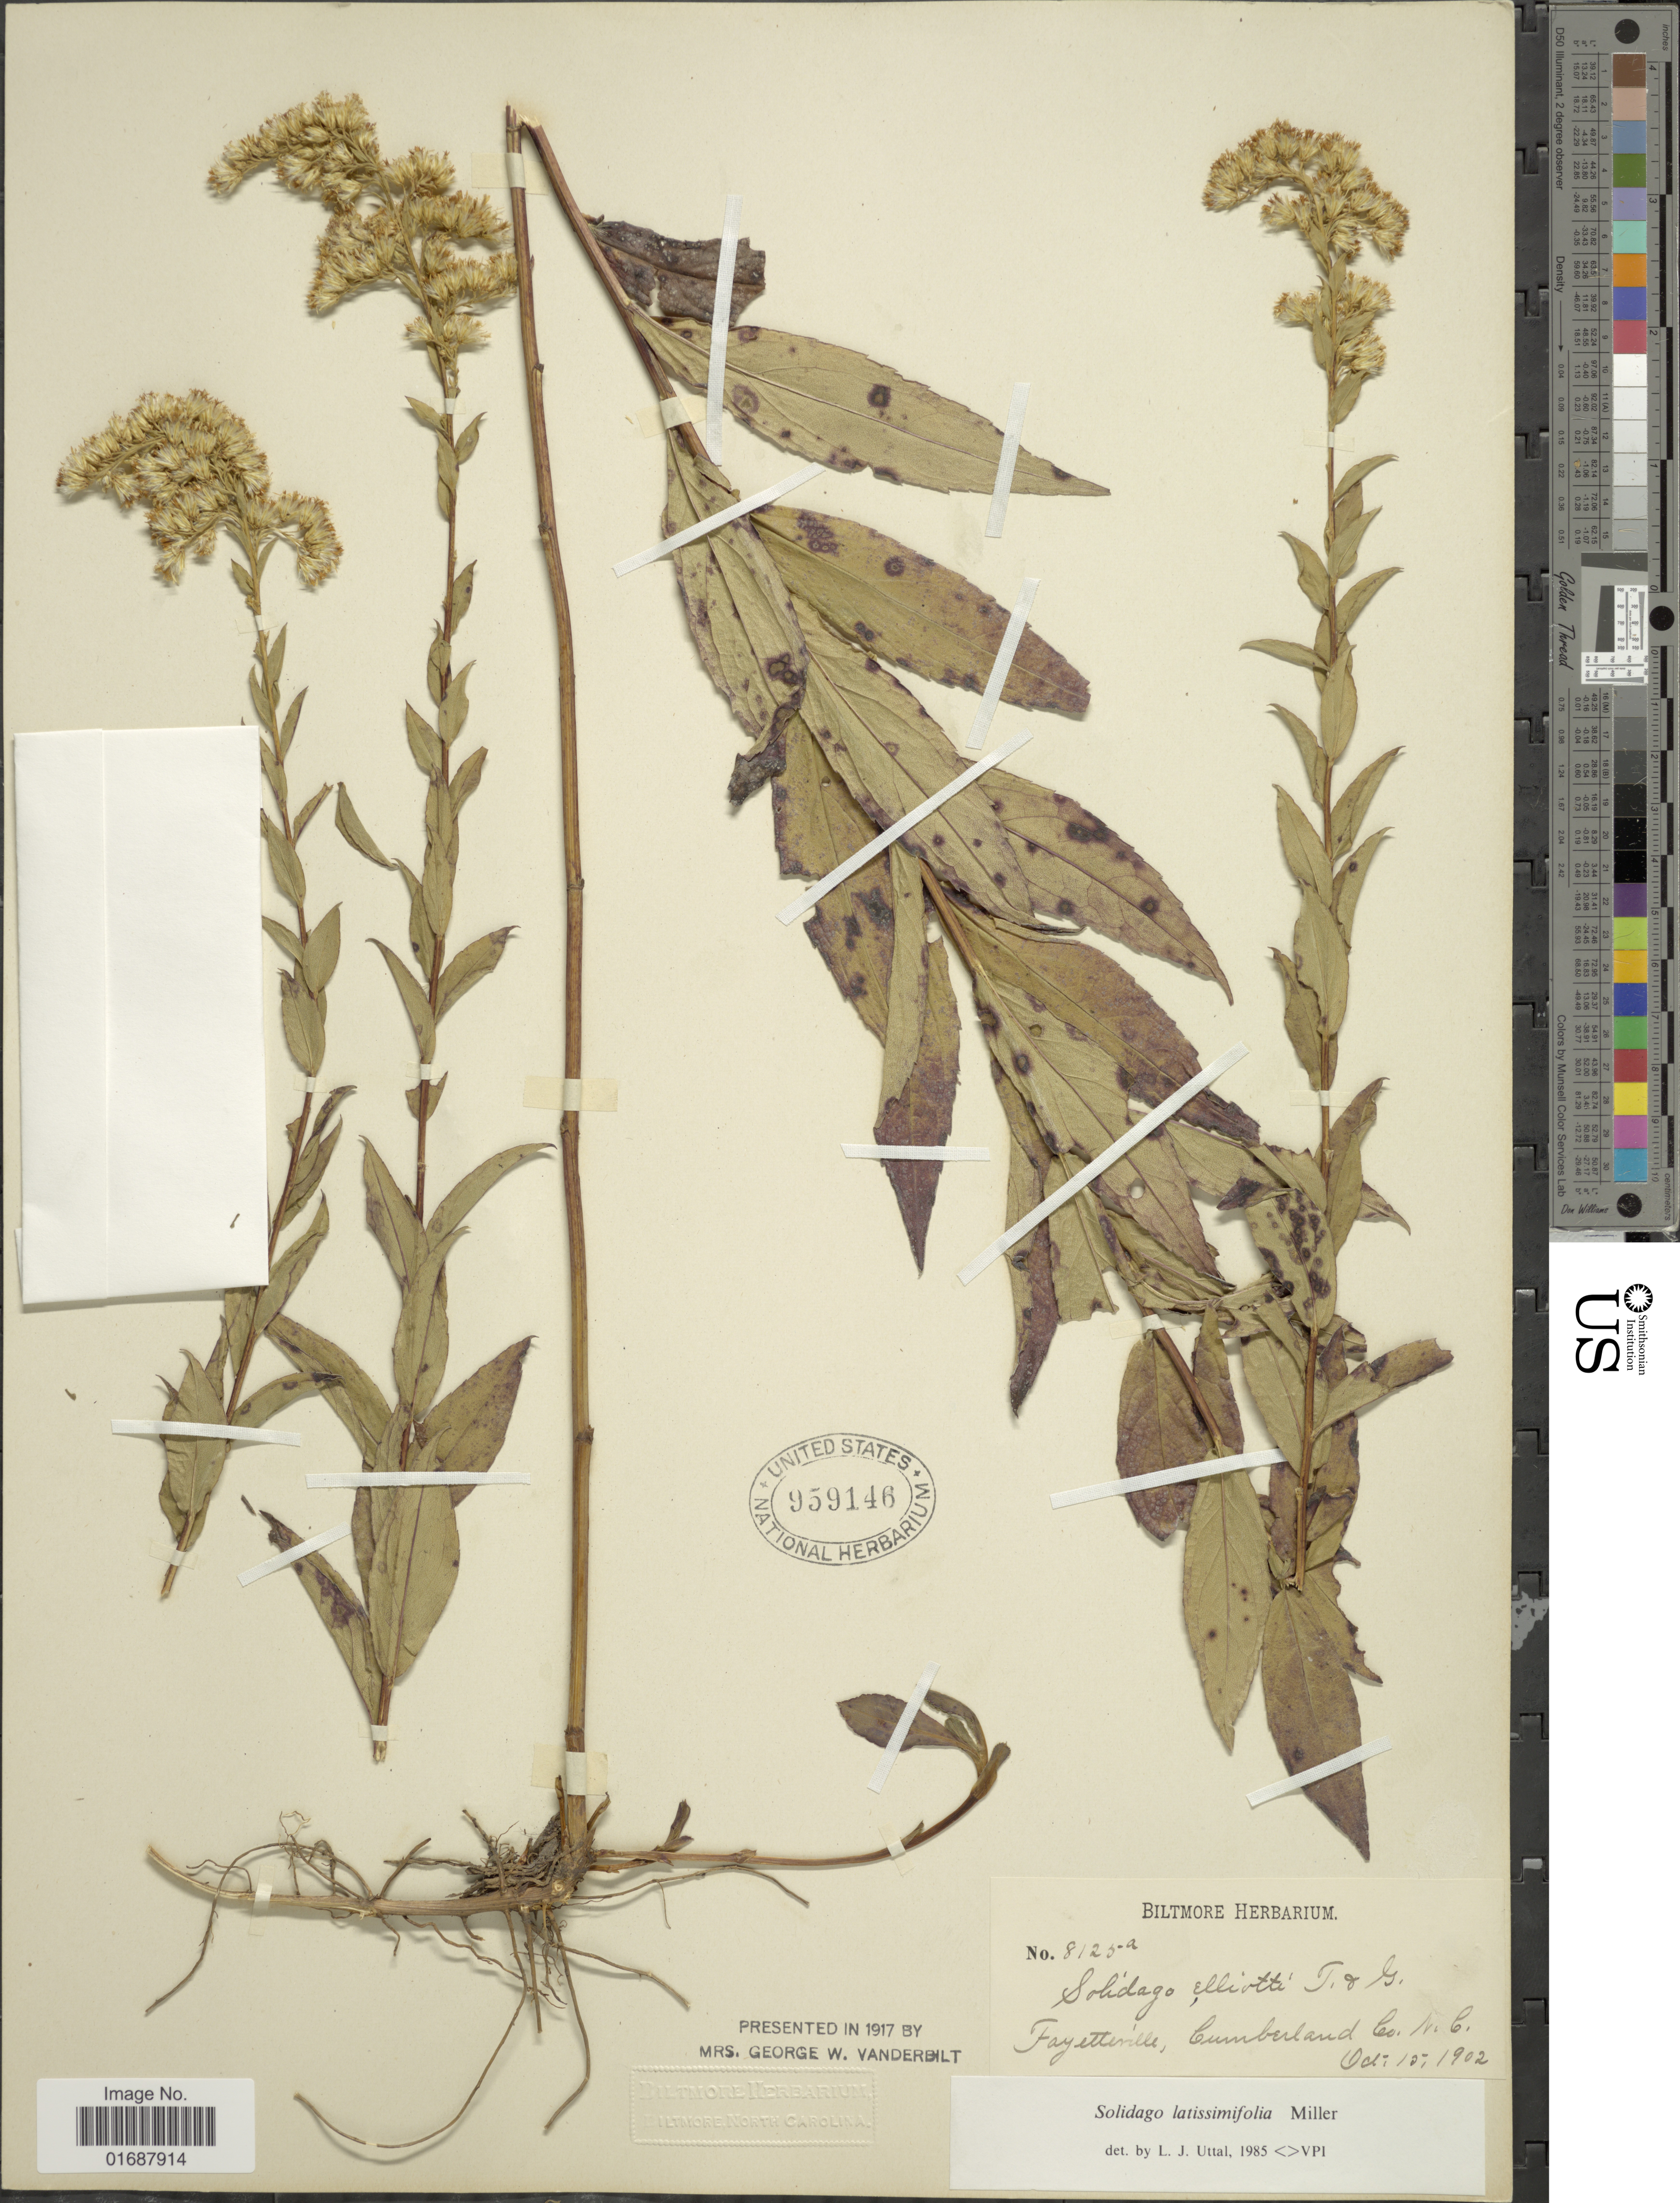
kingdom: Plantae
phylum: Tracheophyta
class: Magnoliopsida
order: Asterales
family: Asteraceae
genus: Solidago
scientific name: Solidago latissimifolia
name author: Mill.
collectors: ex herb. Biltmore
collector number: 8125a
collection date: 1902-10-15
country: United States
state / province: North Carolina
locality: Fayetteville, Cumberland Co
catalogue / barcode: US 959146